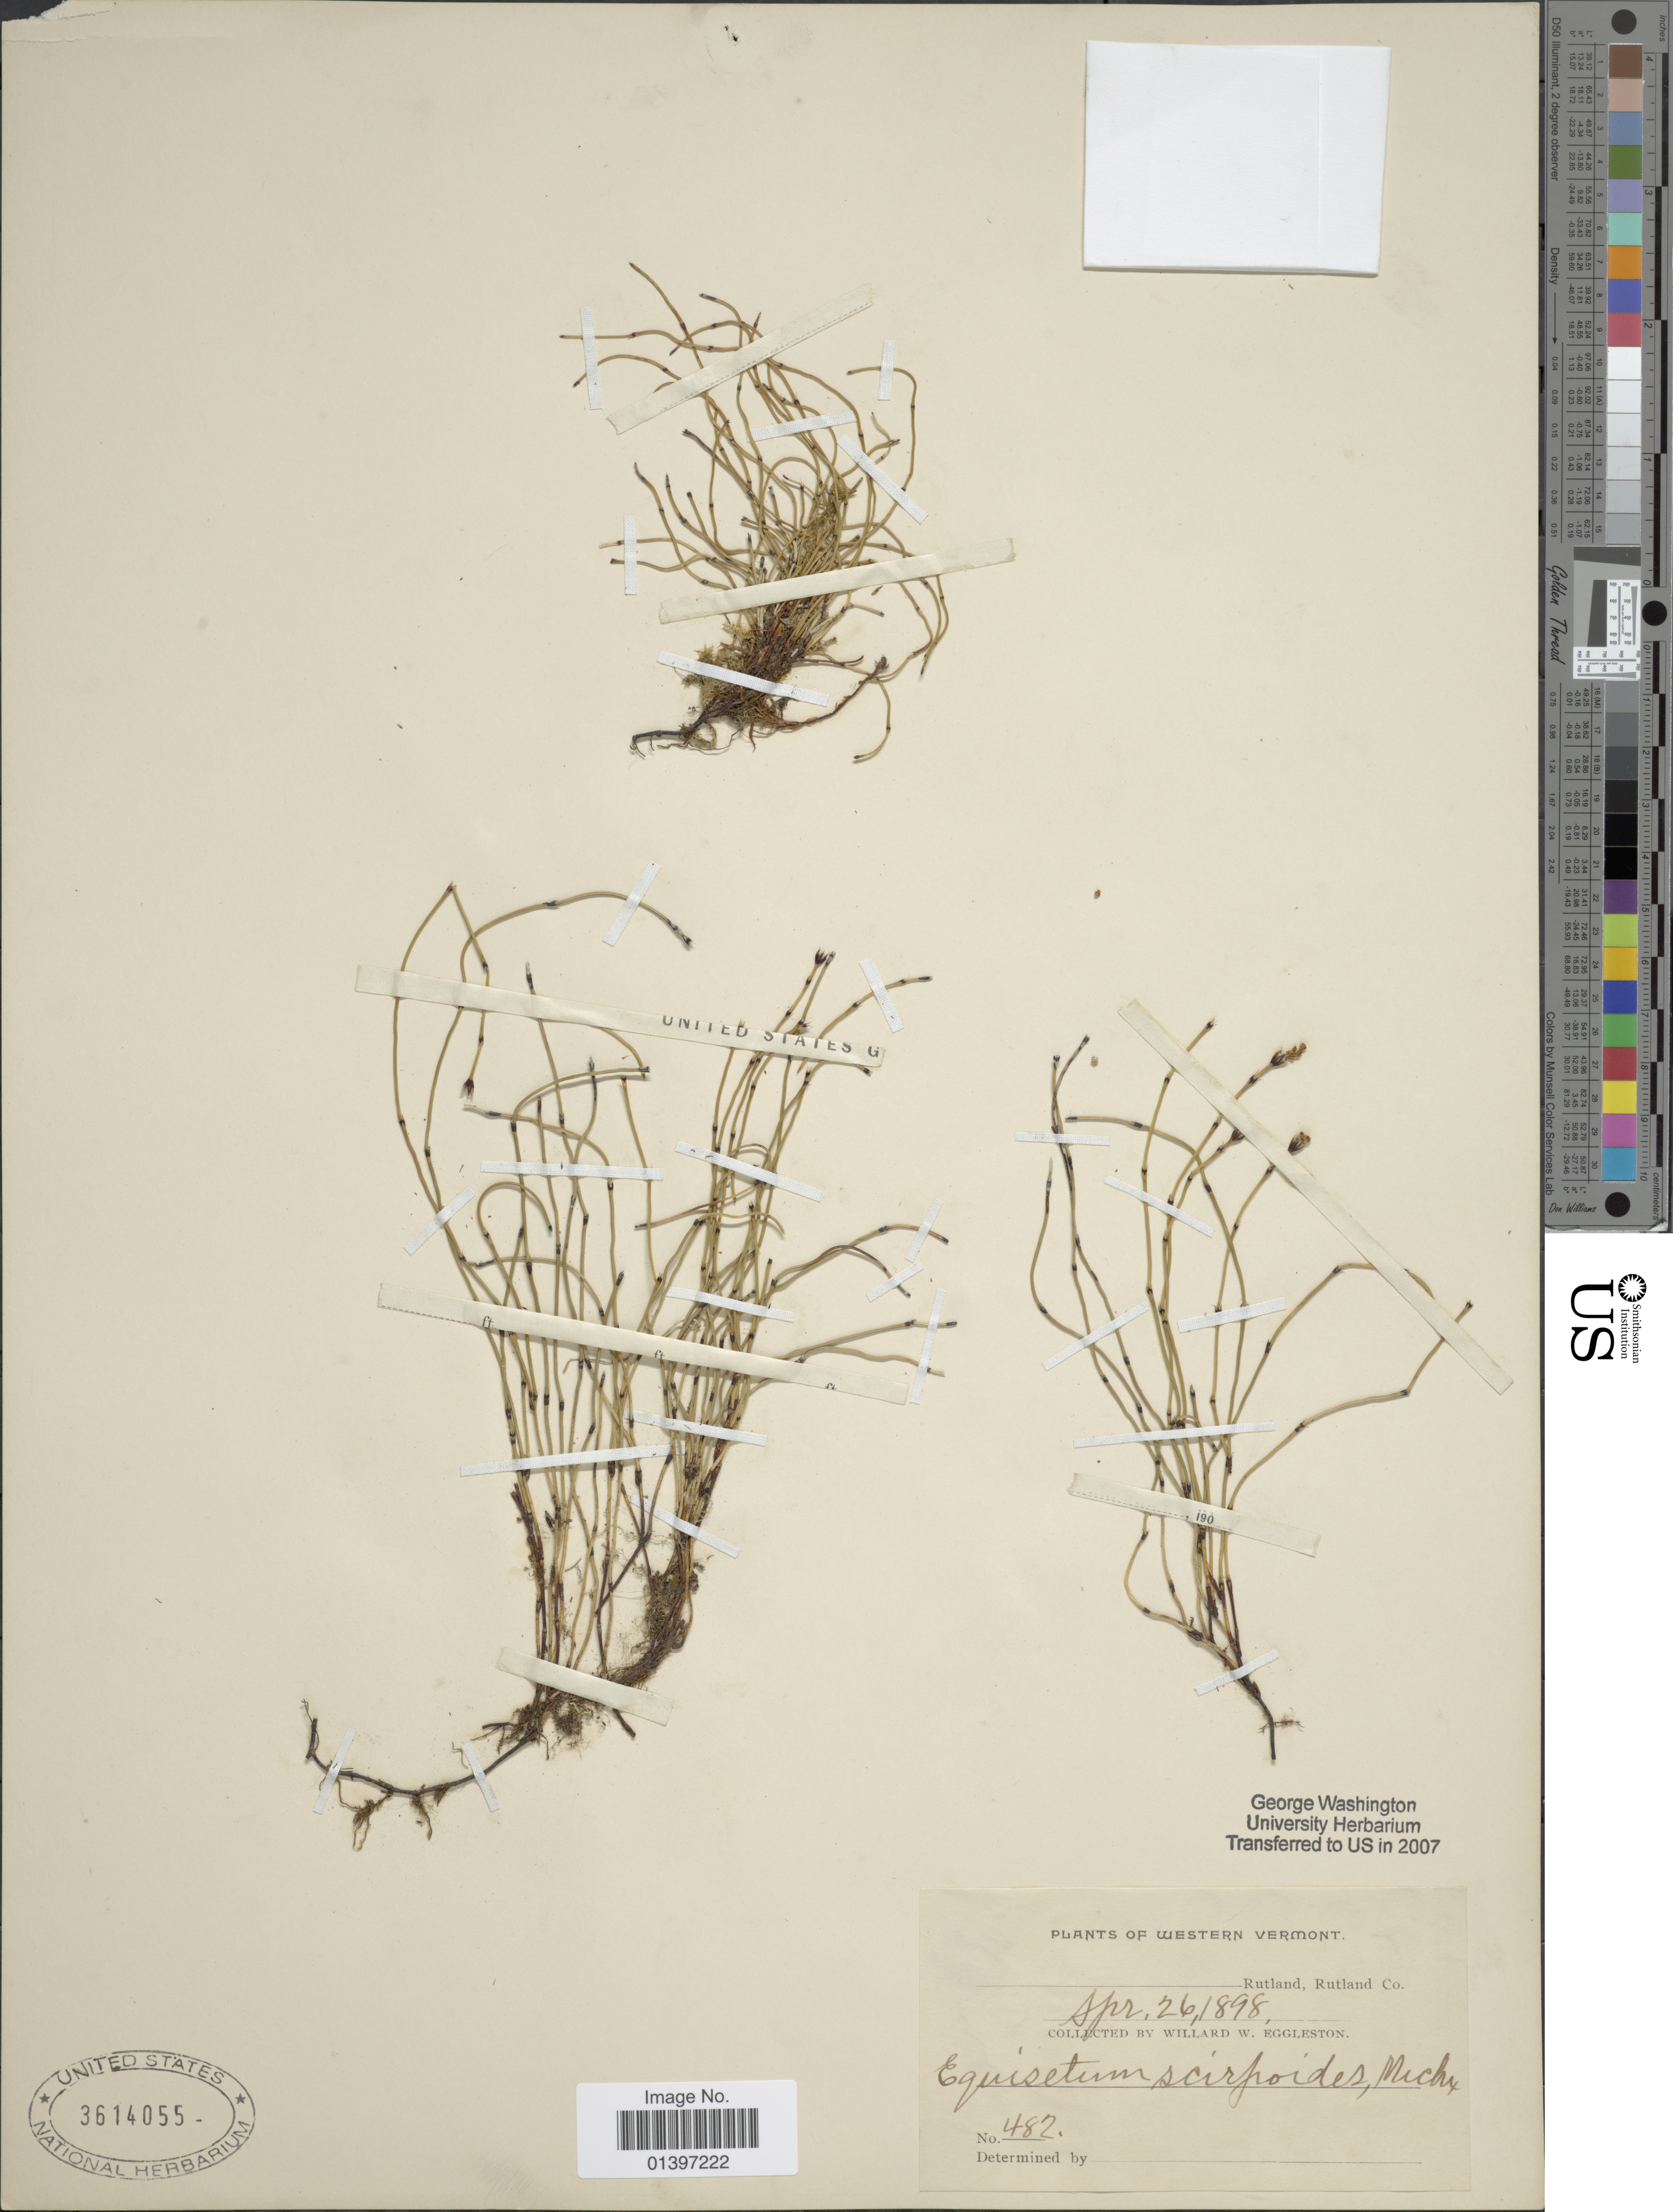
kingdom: Plantae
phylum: Tracheophyta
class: Polypodiopsida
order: Equisetales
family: Equisetaceae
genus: Equisetum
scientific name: Equisetum scirpoides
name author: Michx.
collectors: W. W. Eggleston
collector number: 482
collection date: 1898-04-26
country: United States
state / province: Vermont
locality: Western Vermont, Rutland, Rutland Co.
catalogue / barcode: US 3614055